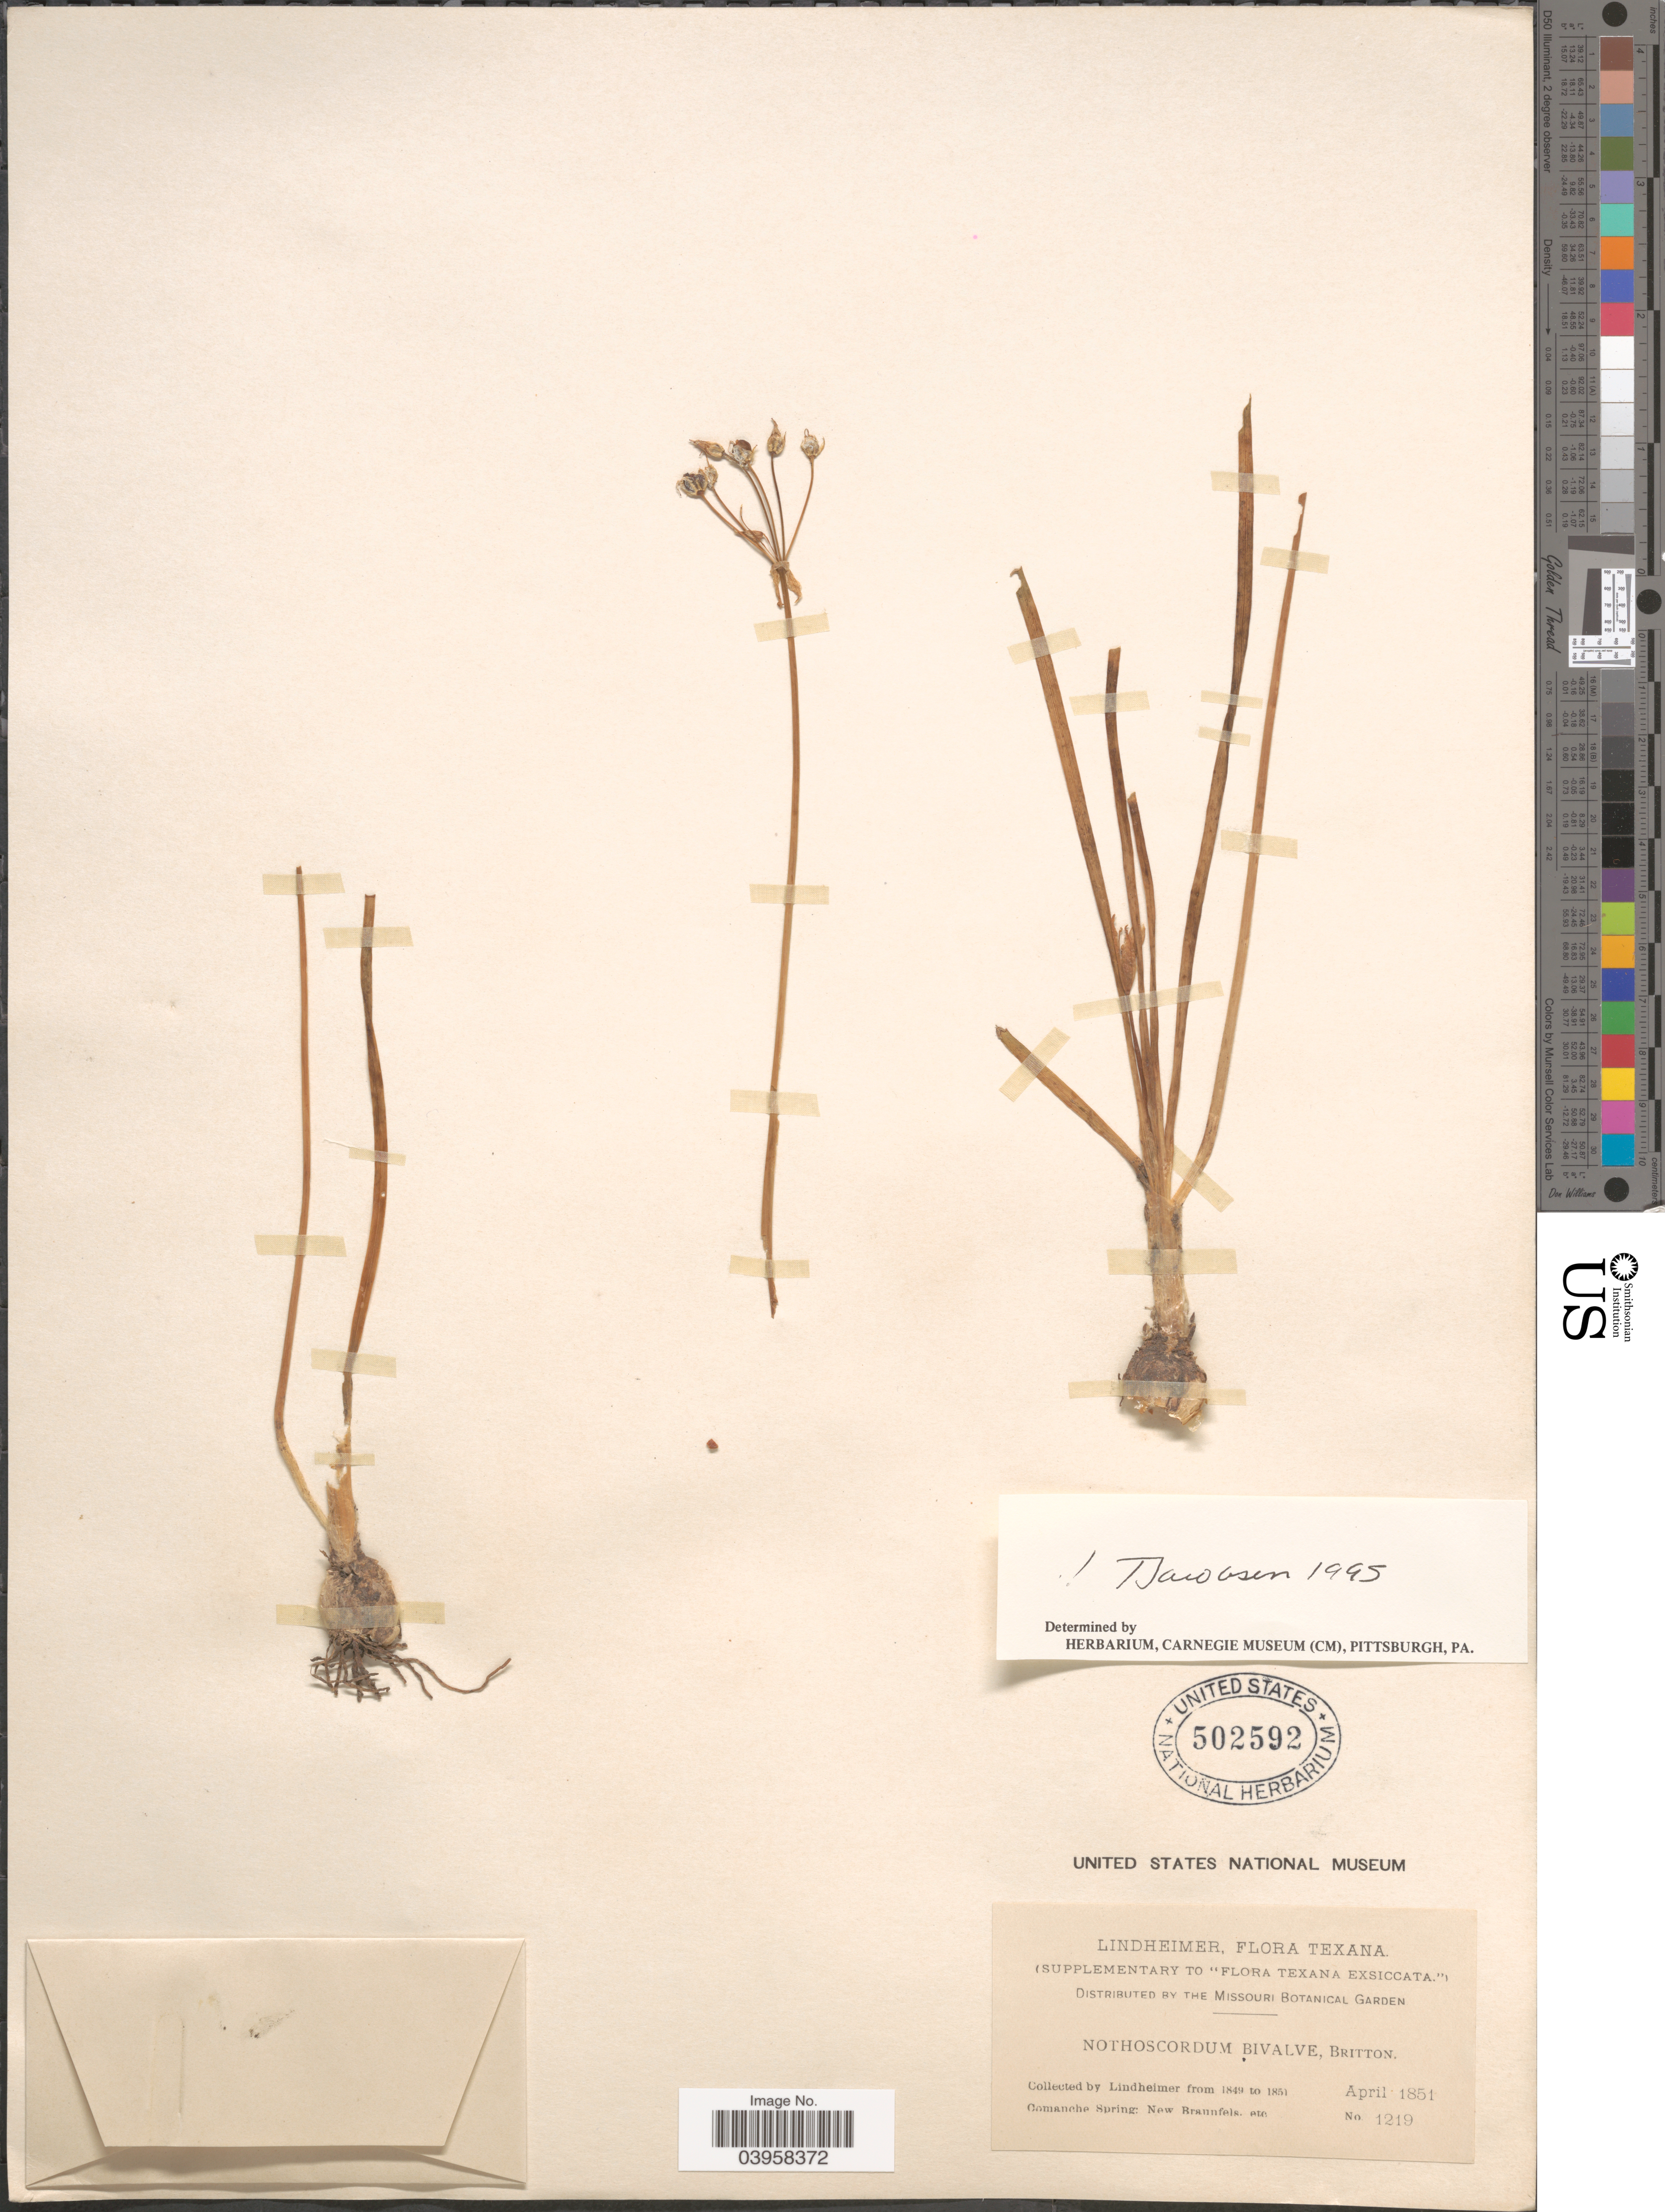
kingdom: Plantae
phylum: Tracheophyta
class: Liliopsida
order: Asparagales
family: Amaryllidaceae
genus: Nothoscordum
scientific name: Nothoscordum bivalve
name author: (L.) Britton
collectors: -. Lindheimer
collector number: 1219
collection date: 1851-04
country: United States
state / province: Texas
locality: Comanche Spring: New Braunfels. etc.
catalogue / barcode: US 502592